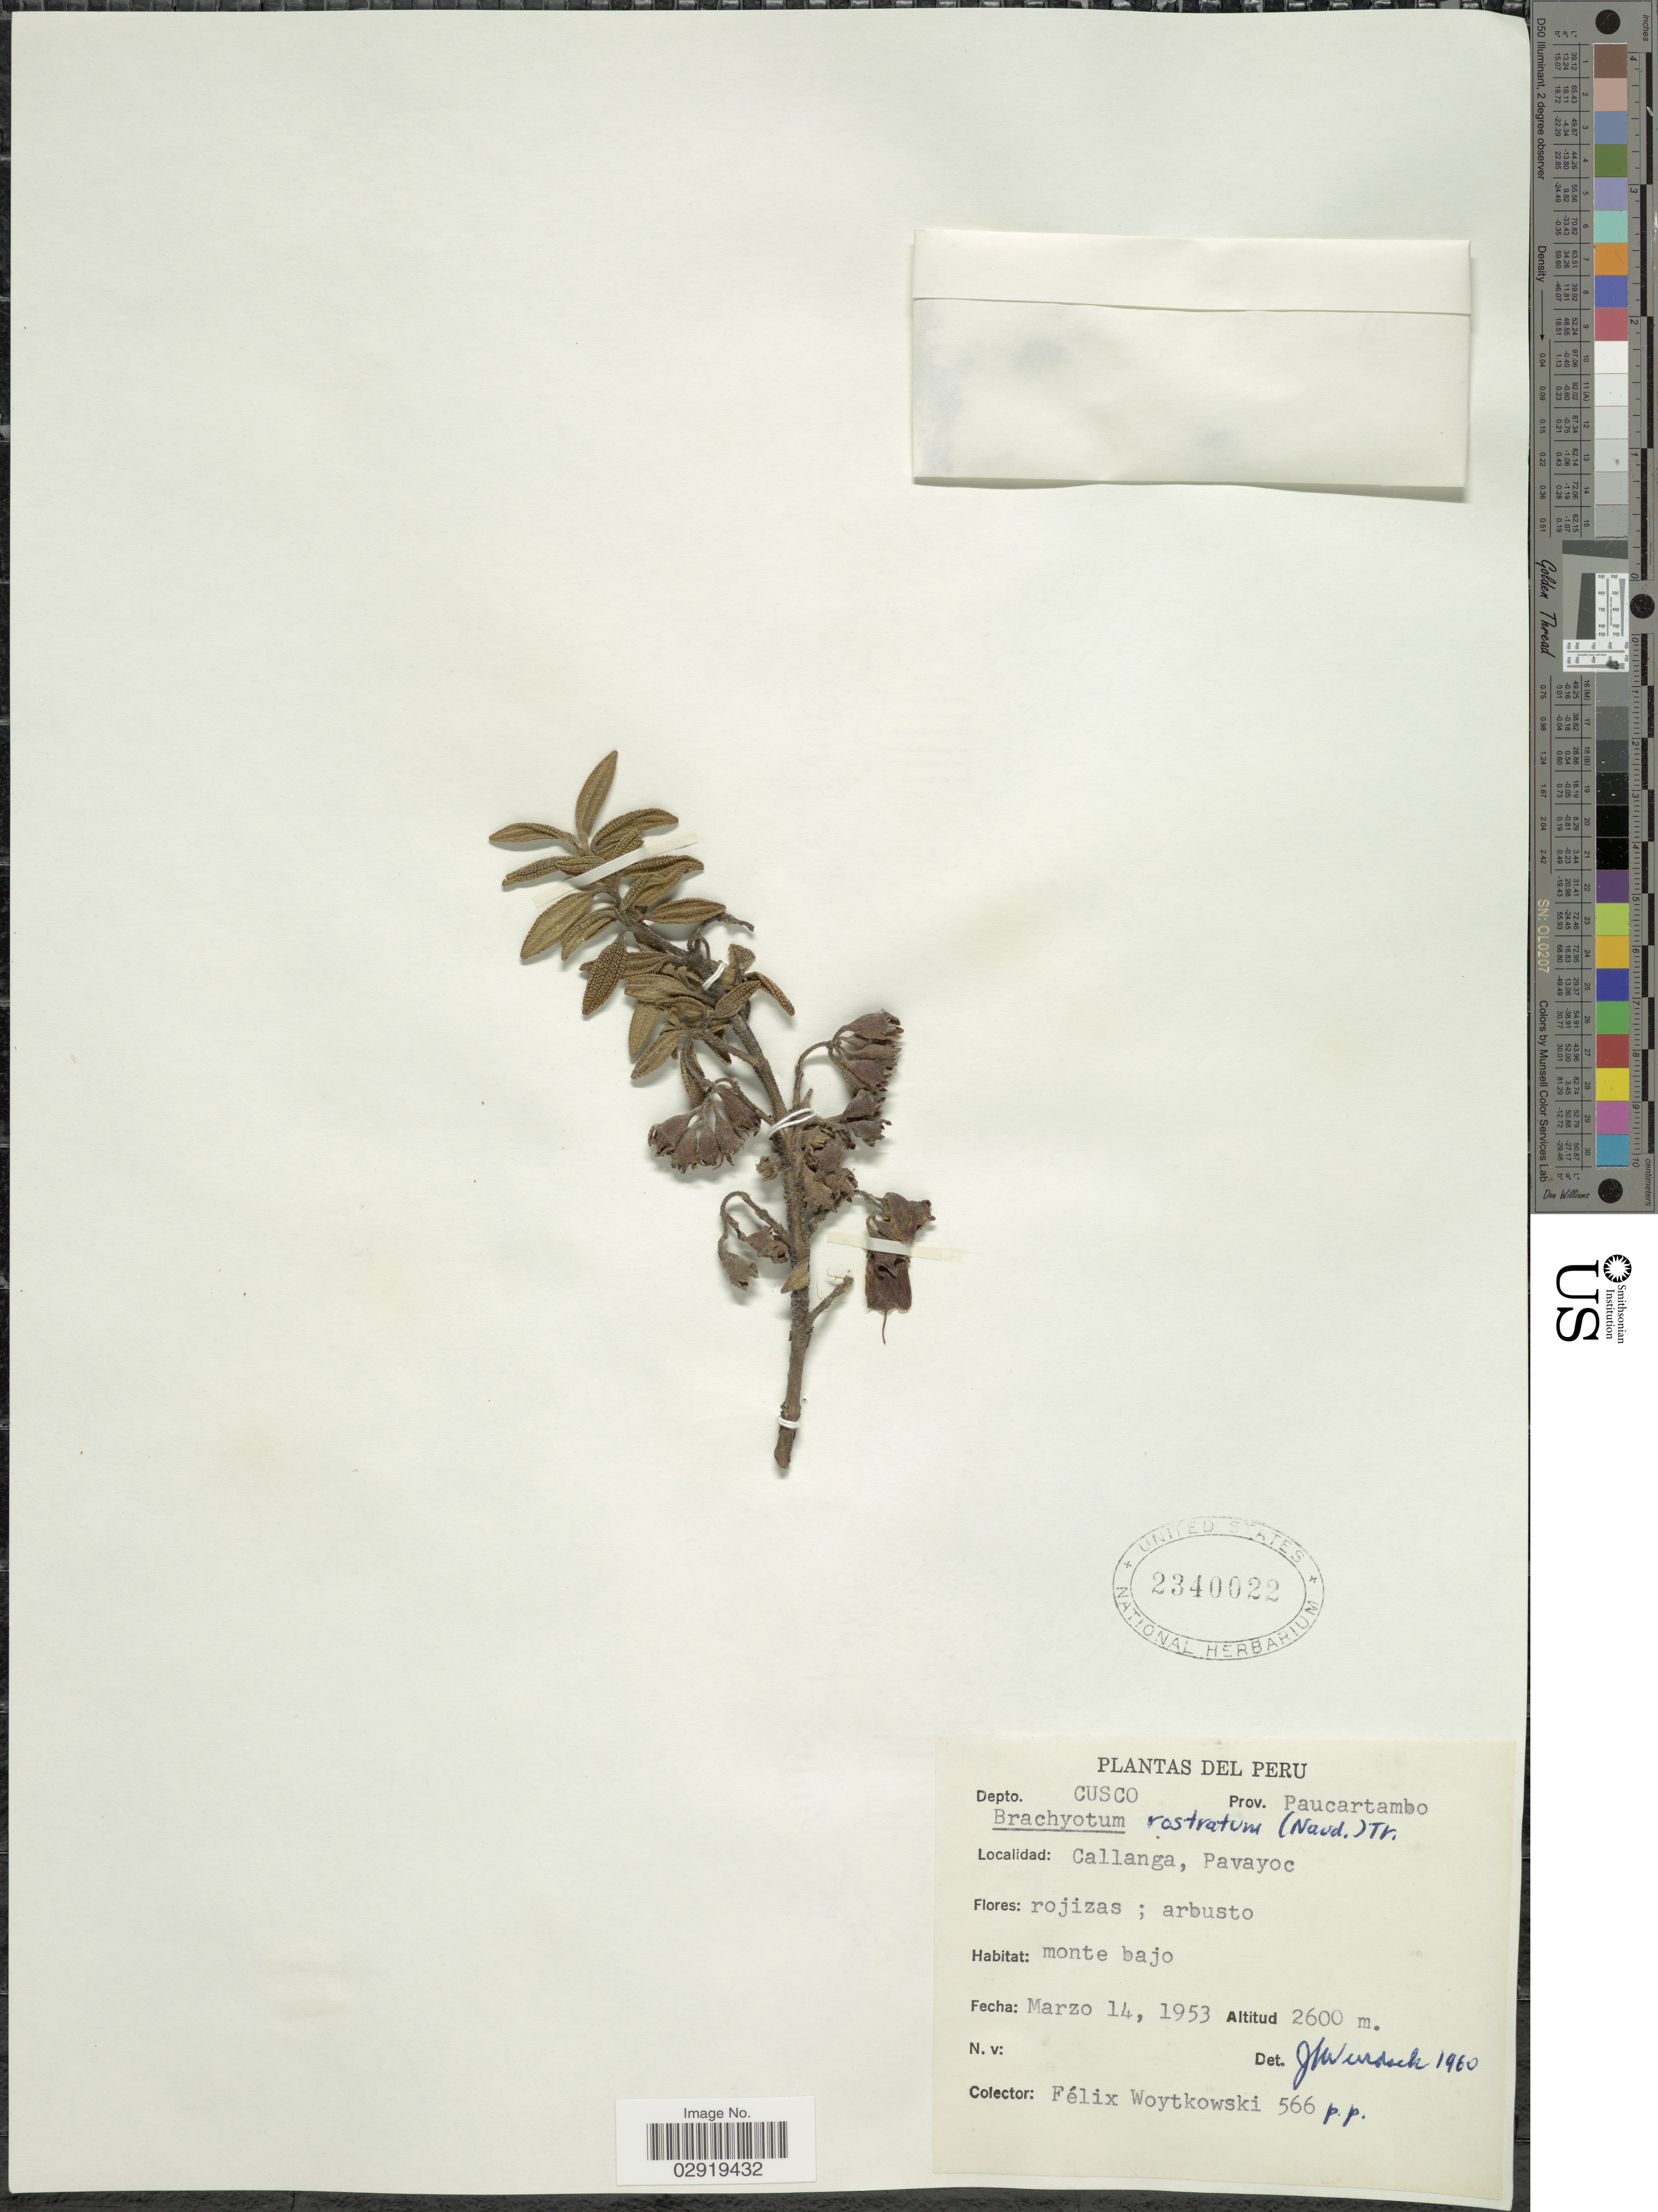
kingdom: Plantae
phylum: Tracheophyta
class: Magnoliopsida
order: Myrtales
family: Melastomataceae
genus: Brachyotum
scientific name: Brachyotum rostratum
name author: (Naudin) Triana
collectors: F. Woytkowski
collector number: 566p.p.*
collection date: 1953-03-14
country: Peru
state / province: Cusco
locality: Depto. Cusco. Prov. Paucartambo. Callanga, Pavayoc.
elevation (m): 2600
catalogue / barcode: US 2340022